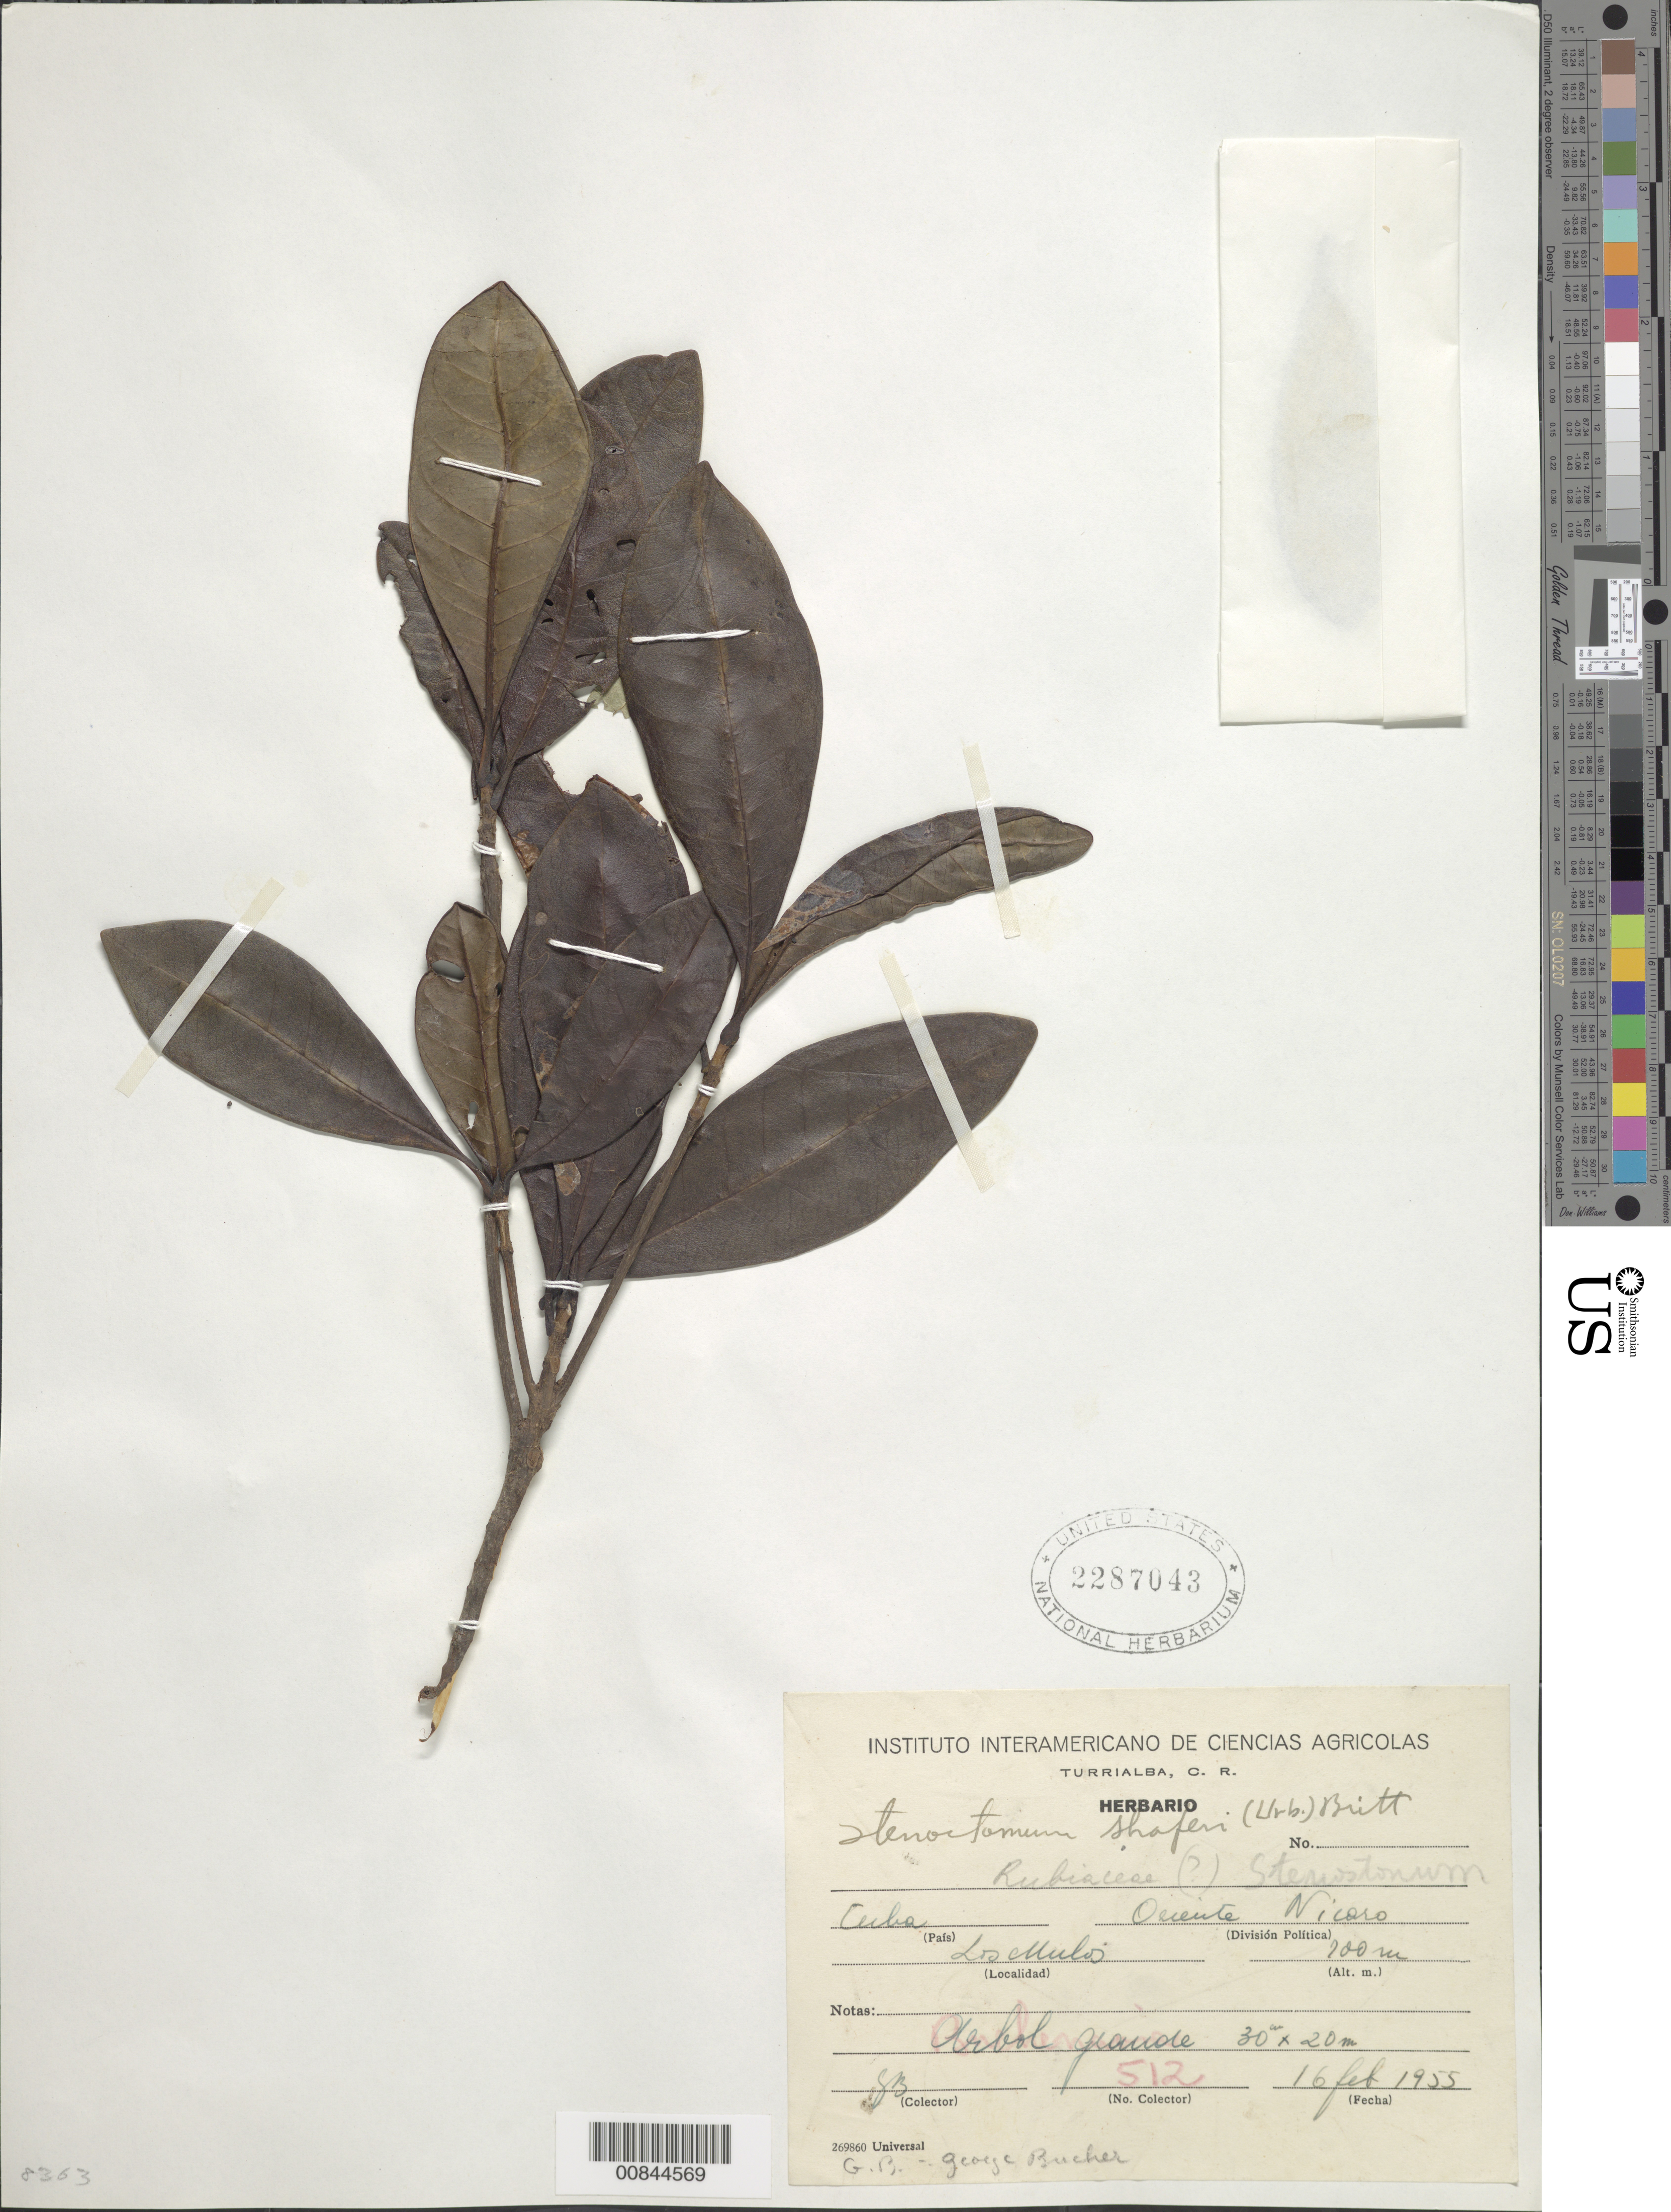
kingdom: Plantae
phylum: Tracheophyta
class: Magnoliopsida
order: Gentianales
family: Rubiaceae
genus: Stenostomum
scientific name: Stenostomum shaferi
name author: (Urb.) Borhidi & Fernández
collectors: G. C. Bucher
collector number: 512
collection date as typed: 16 Feb 1955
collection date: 1955-02-16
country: Cuba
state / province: Oriente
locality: Nicoro. Los Mulos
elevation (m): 700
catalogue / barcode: US 2287043